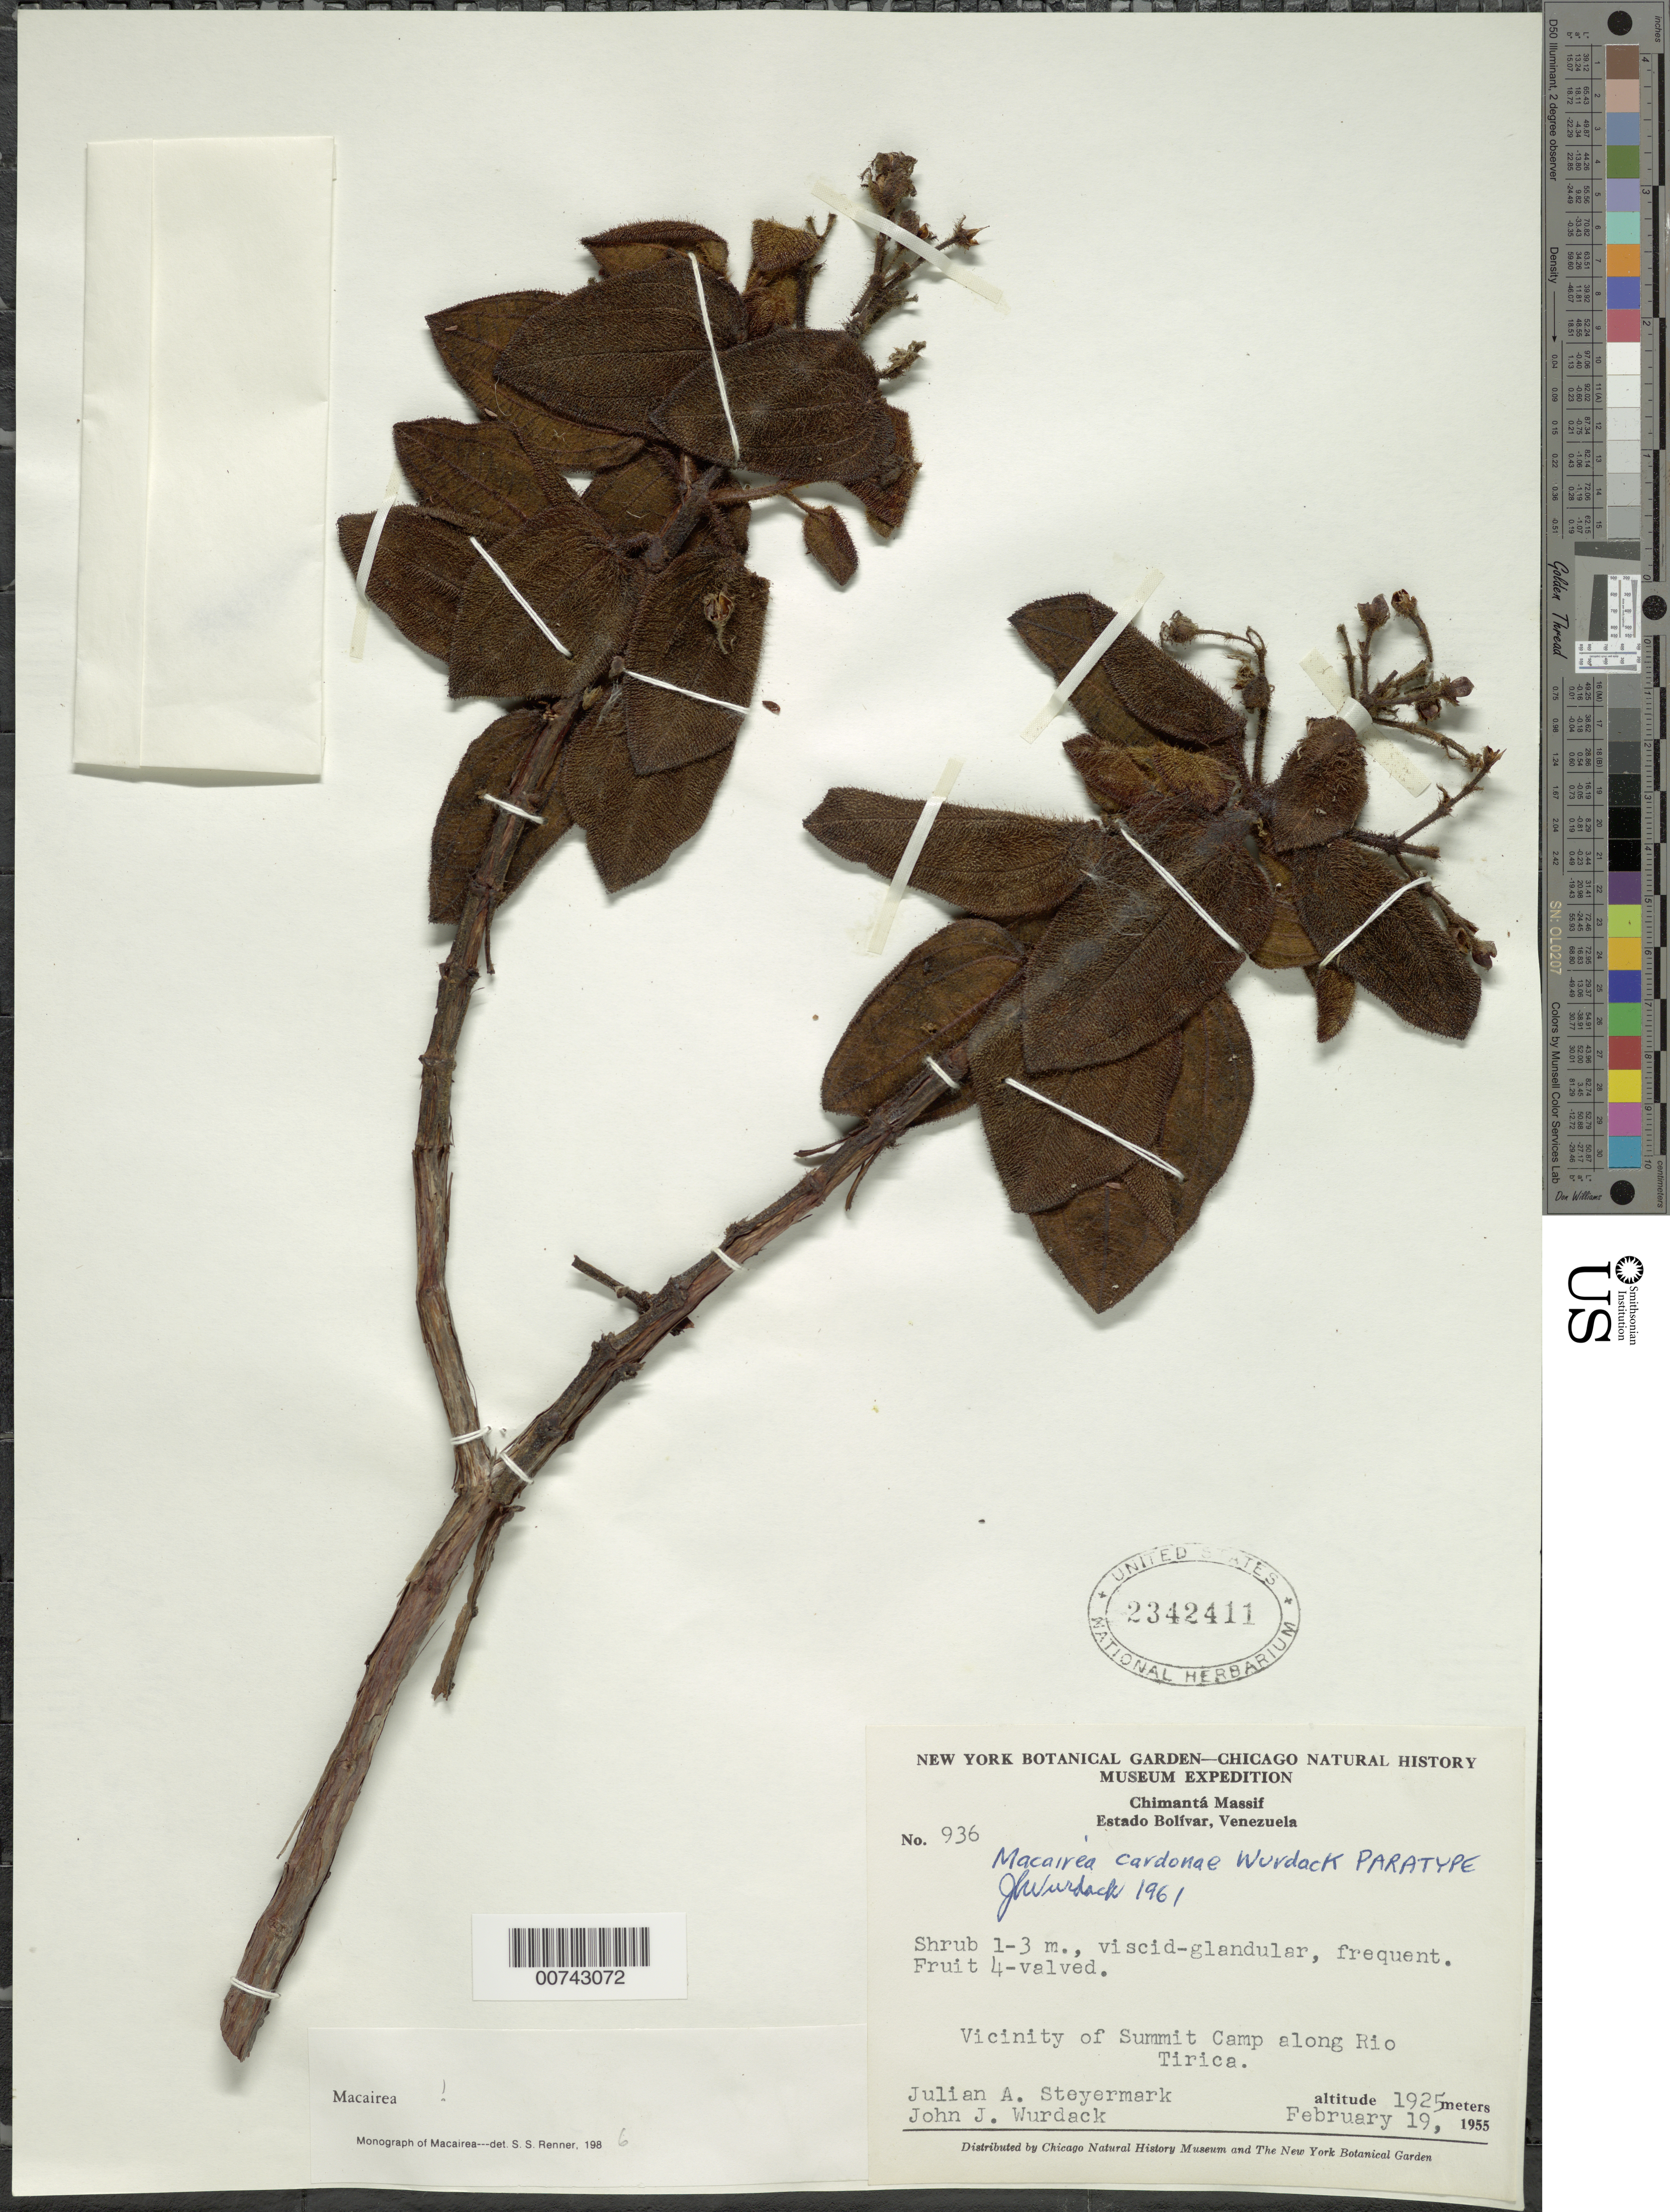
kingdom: Plantae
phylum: Tracheophyta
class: Magnoliopsida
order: Myrtales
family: Melastomataceae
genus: Macairea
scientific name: Macairea cardonae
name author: Wurdack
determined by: Wurdack, John J., (US), US (UNITED STATES)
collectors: J. Steyermark & J. J. Wurdack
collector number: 55 936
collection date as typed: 19-Feb-55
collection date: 1955-02-19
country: Venezuela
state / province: Bolívar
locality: Chimantá Massif, Summit Camp along Río Tirica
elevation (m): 1925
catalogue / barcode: US 2342411